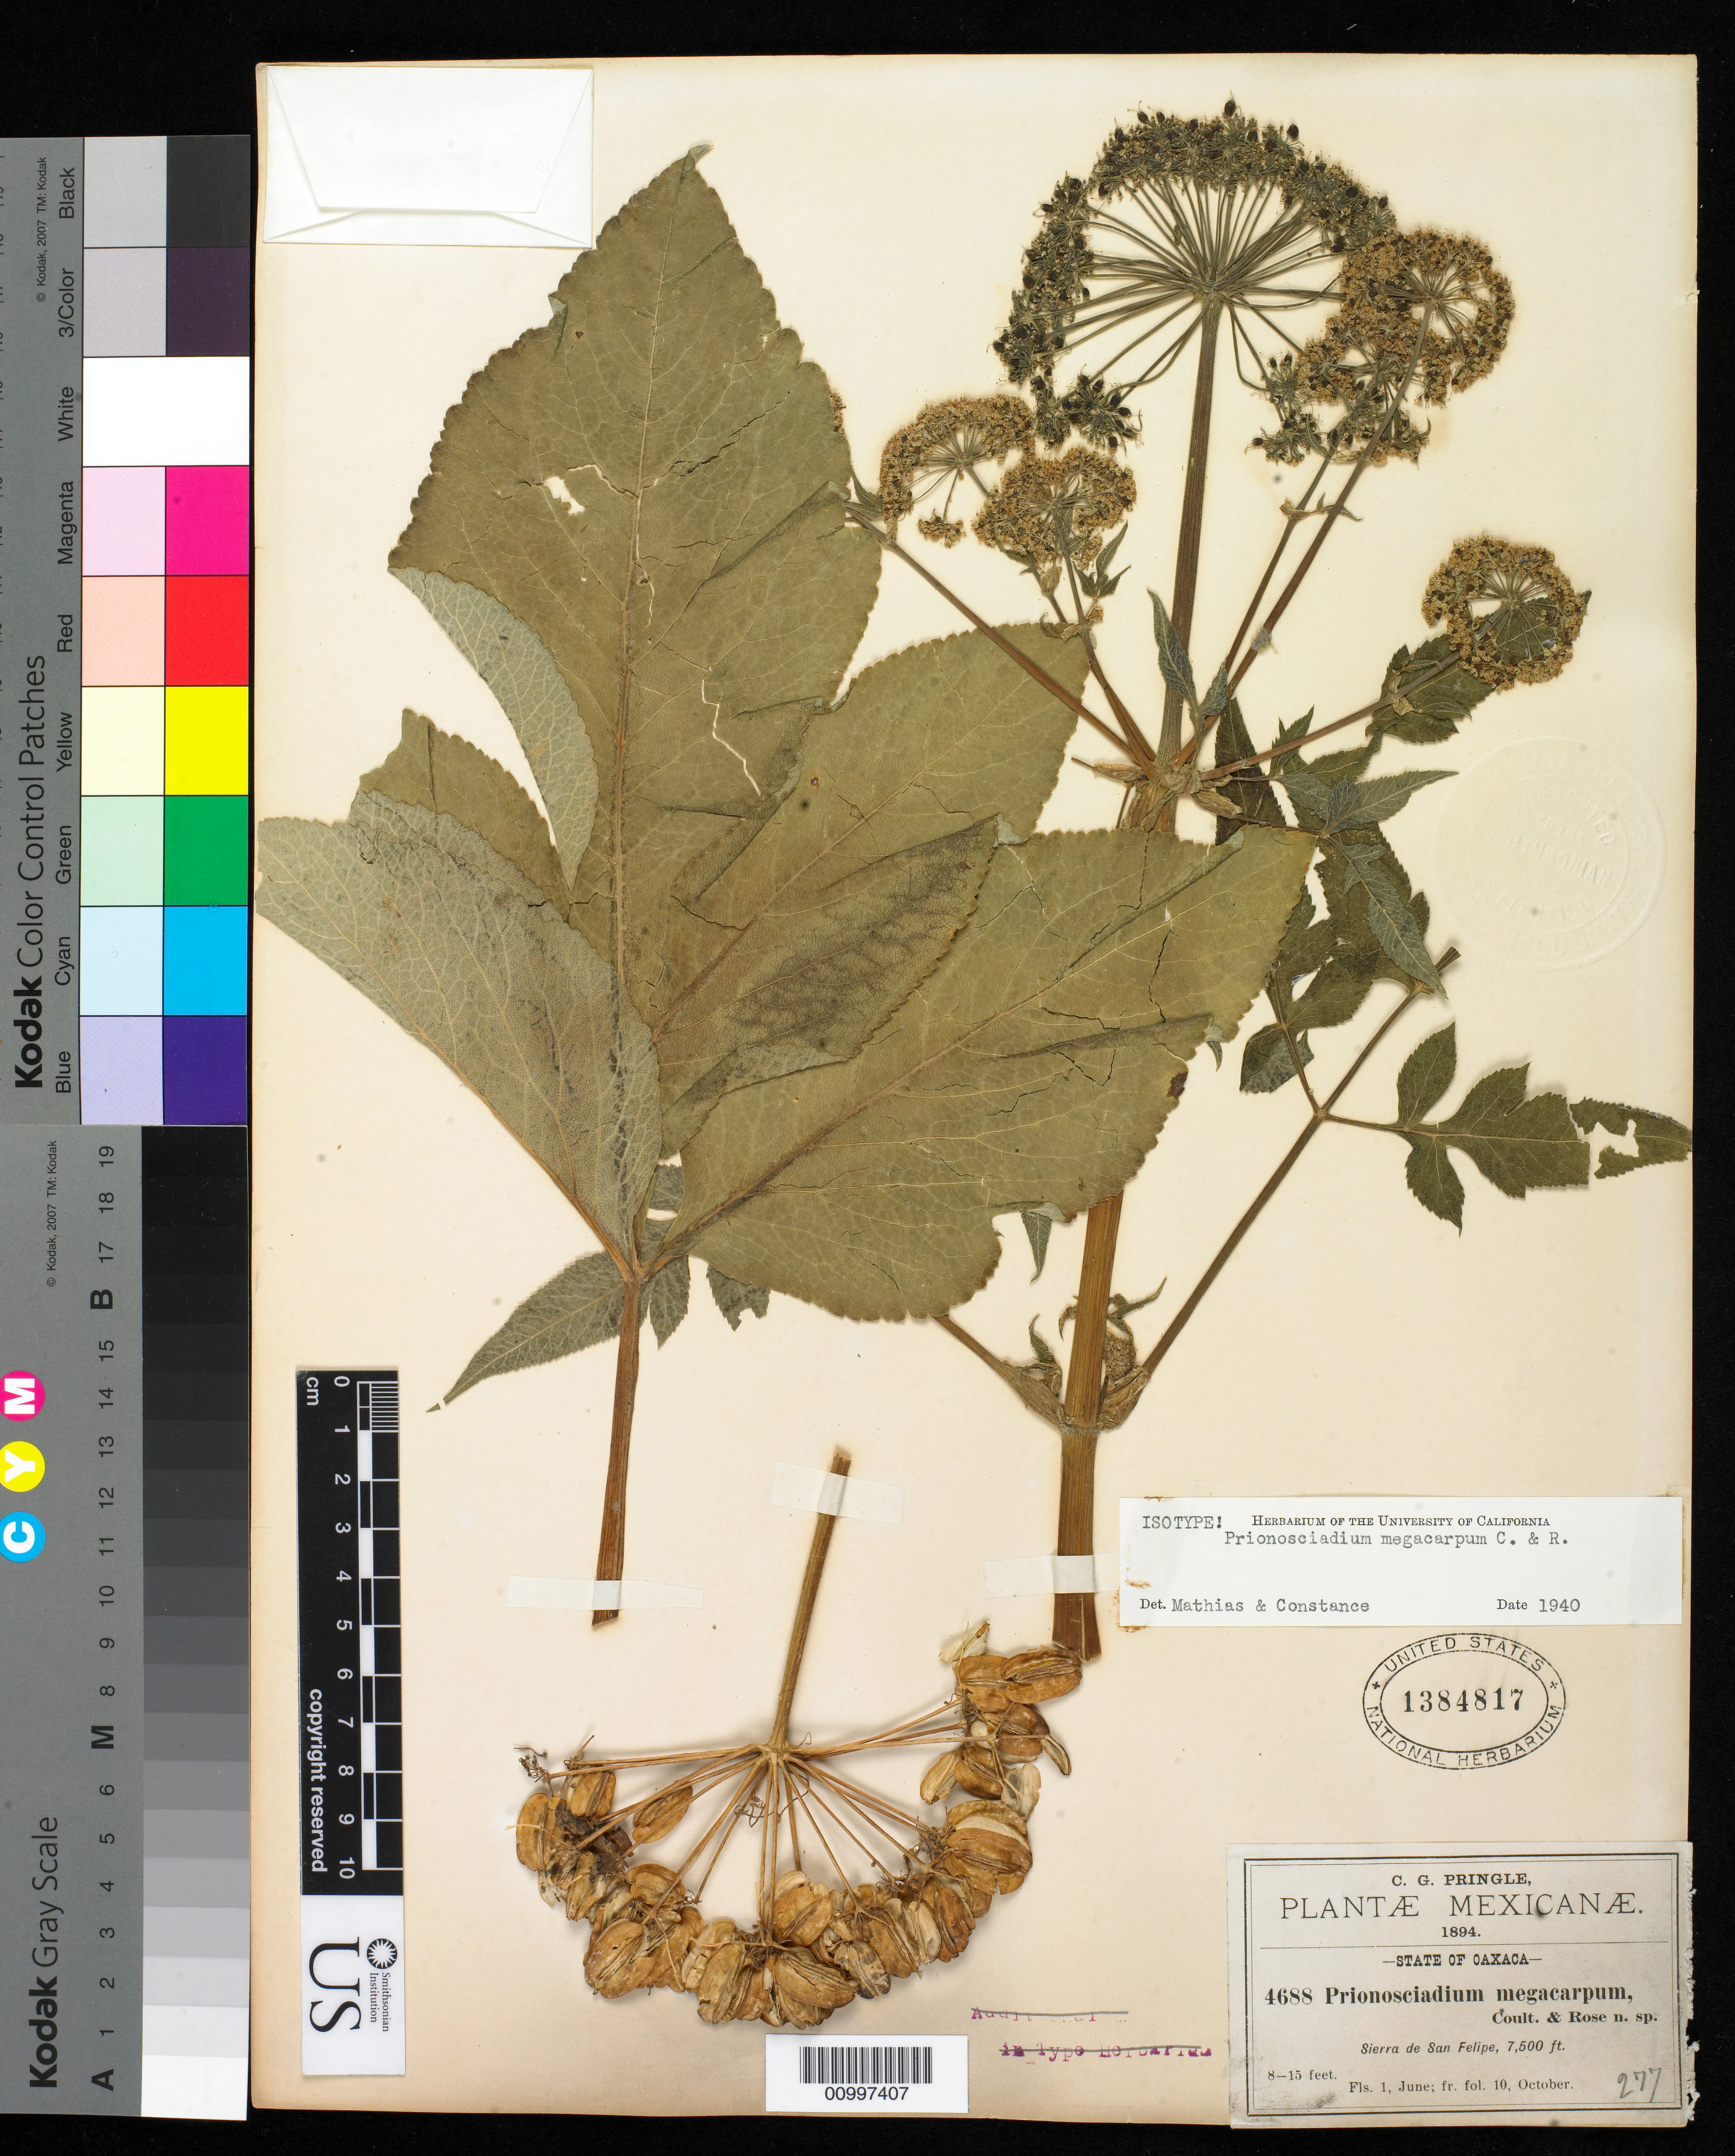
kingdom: Plantae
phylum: Tracheophyta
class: Magnoliopsida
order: Apiales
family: Apiaceae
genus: Prionosciadium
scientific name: Prionosciadium megacarpum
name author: J.M. Coult. & Rose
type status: Syntype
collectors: C. G. Pringle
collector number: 4688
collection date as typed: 01 Jun 1894 and 10 Oct 1894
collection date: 1894-06-01,1894-10-10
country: Mexico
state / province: Oaxaca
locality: Sierra de San Felipe.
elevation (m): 2286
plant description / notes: Mathias and Constance annotate this sheet as an isotype, but this is incorrect because the sheet represents two collections on two dates; furthermore, a second collection by Andrieux is mentioned in the protologue.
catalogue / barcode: US 1384817